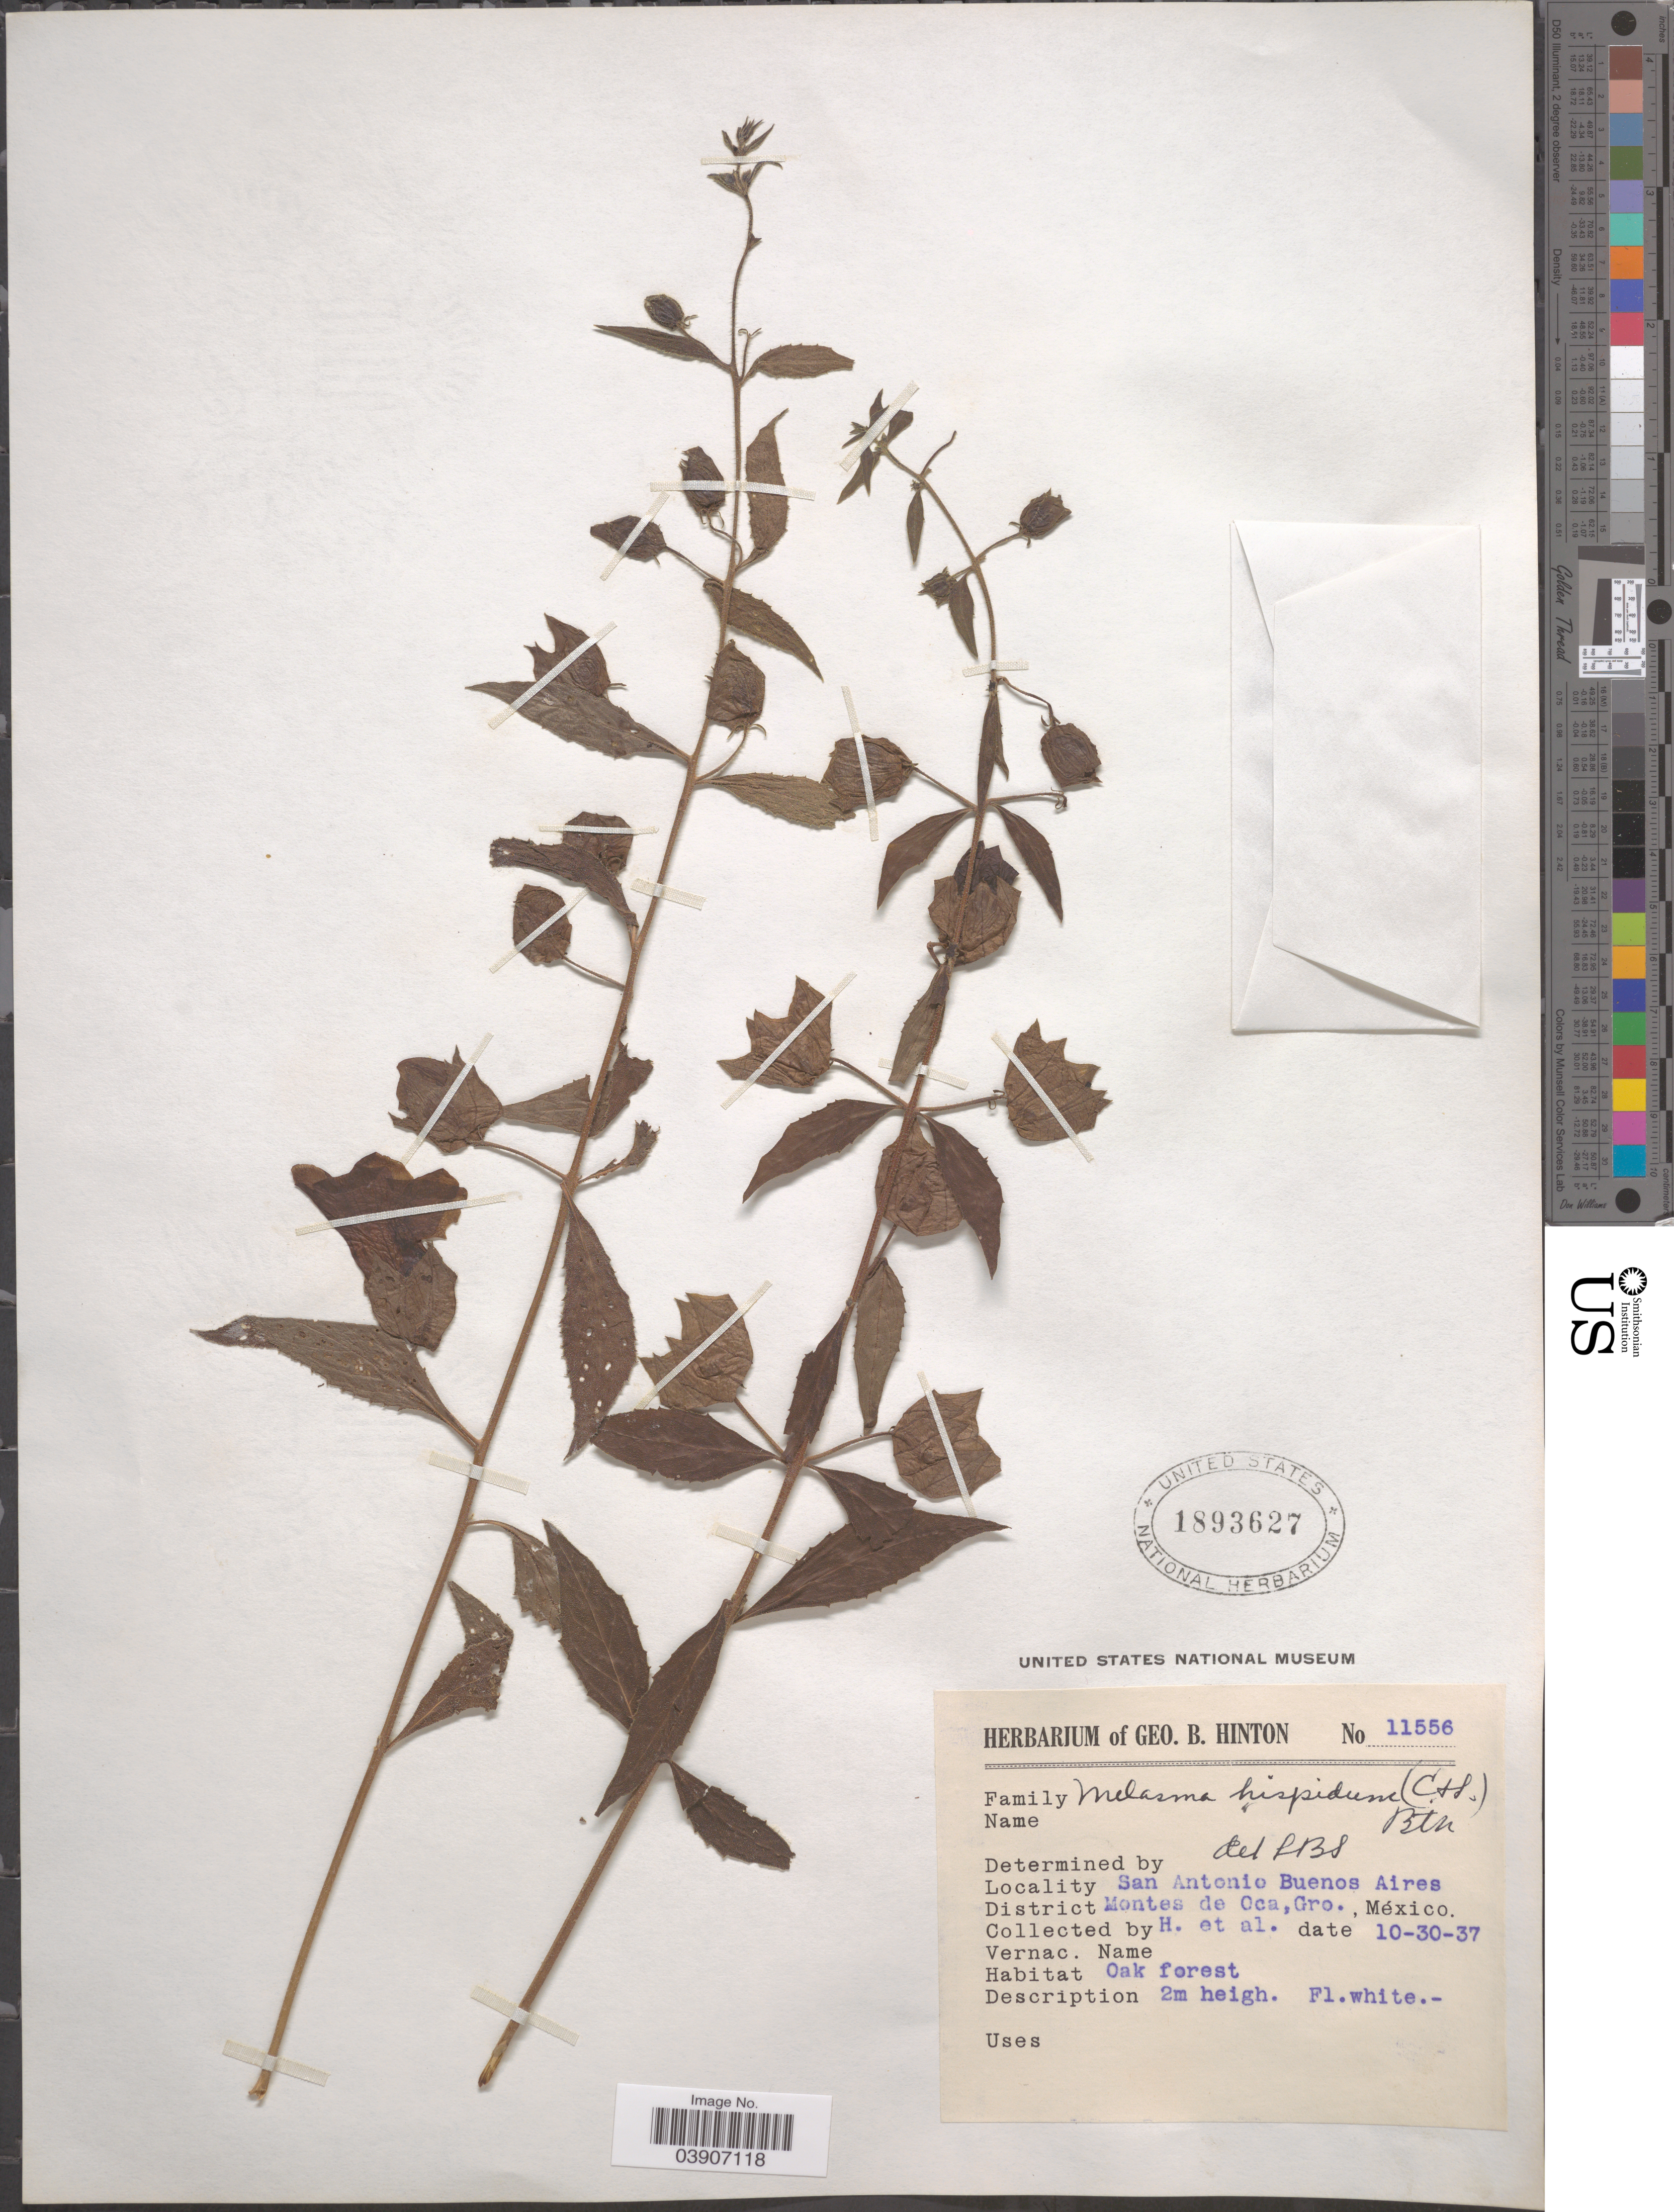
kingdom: Plantae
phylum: Tracheophyta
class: Magnoliopsida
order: Lamiales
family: Orobanchaceae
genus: Melasma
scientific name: Melasma hispidum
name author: (Schltdl. & Cham.) Benth.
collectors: G. B. Hinton & et al.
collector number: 11556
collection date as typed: Transcribed d/m/y: 30/10/37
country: Mexico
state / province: Guerrero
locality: San Antonio Buenos Aires. District Montes de Oca.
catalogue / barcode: US 1893627